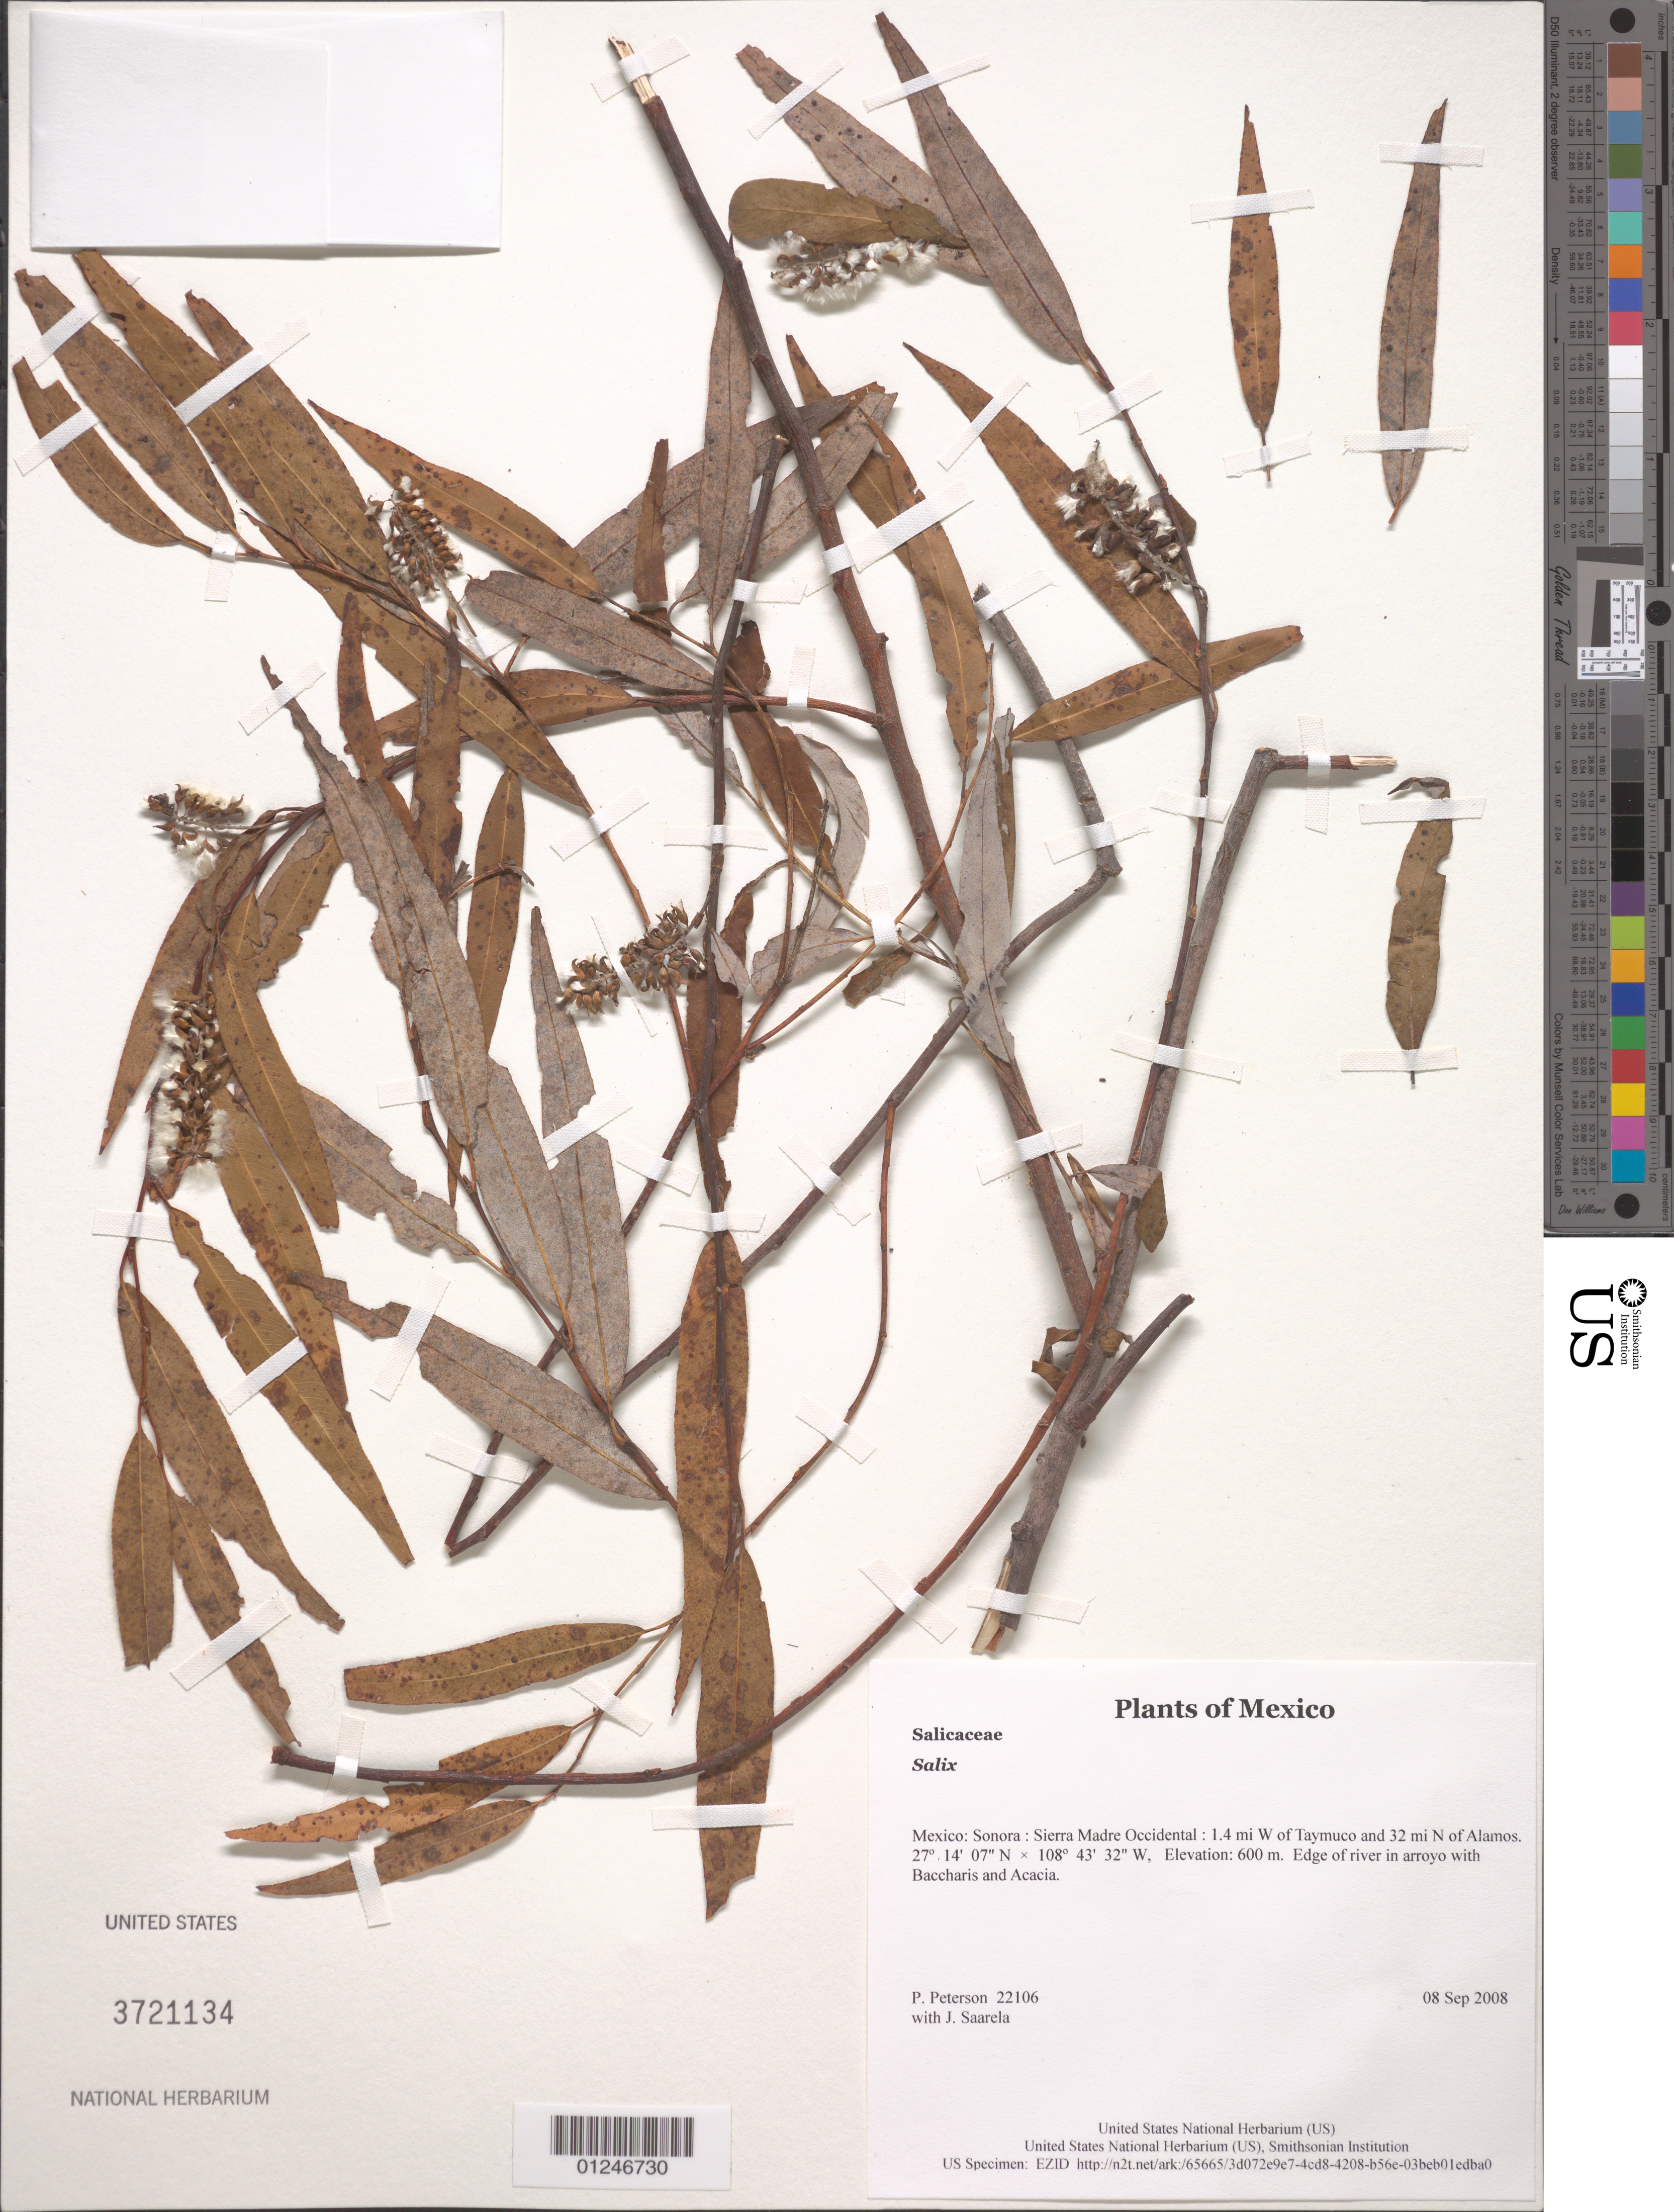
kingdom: Plantae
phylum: Tracheophyta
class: Magnoliopsida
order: Malpighiales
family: Salicaceae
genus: Salix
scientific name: Salix sp.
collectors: P. M. Peterson & J. Saarela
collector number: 22106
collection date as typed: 08 Sep 2008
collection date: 2008-09-08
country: Mexico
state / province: Sonora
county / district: Sierra Madre Occidental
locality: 1.4 mi W of Taymuco and 32 mi N of Alamos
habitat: Edge of river in arroyo with Baccharis and Acacia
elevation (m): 600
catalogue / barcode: US 3721134